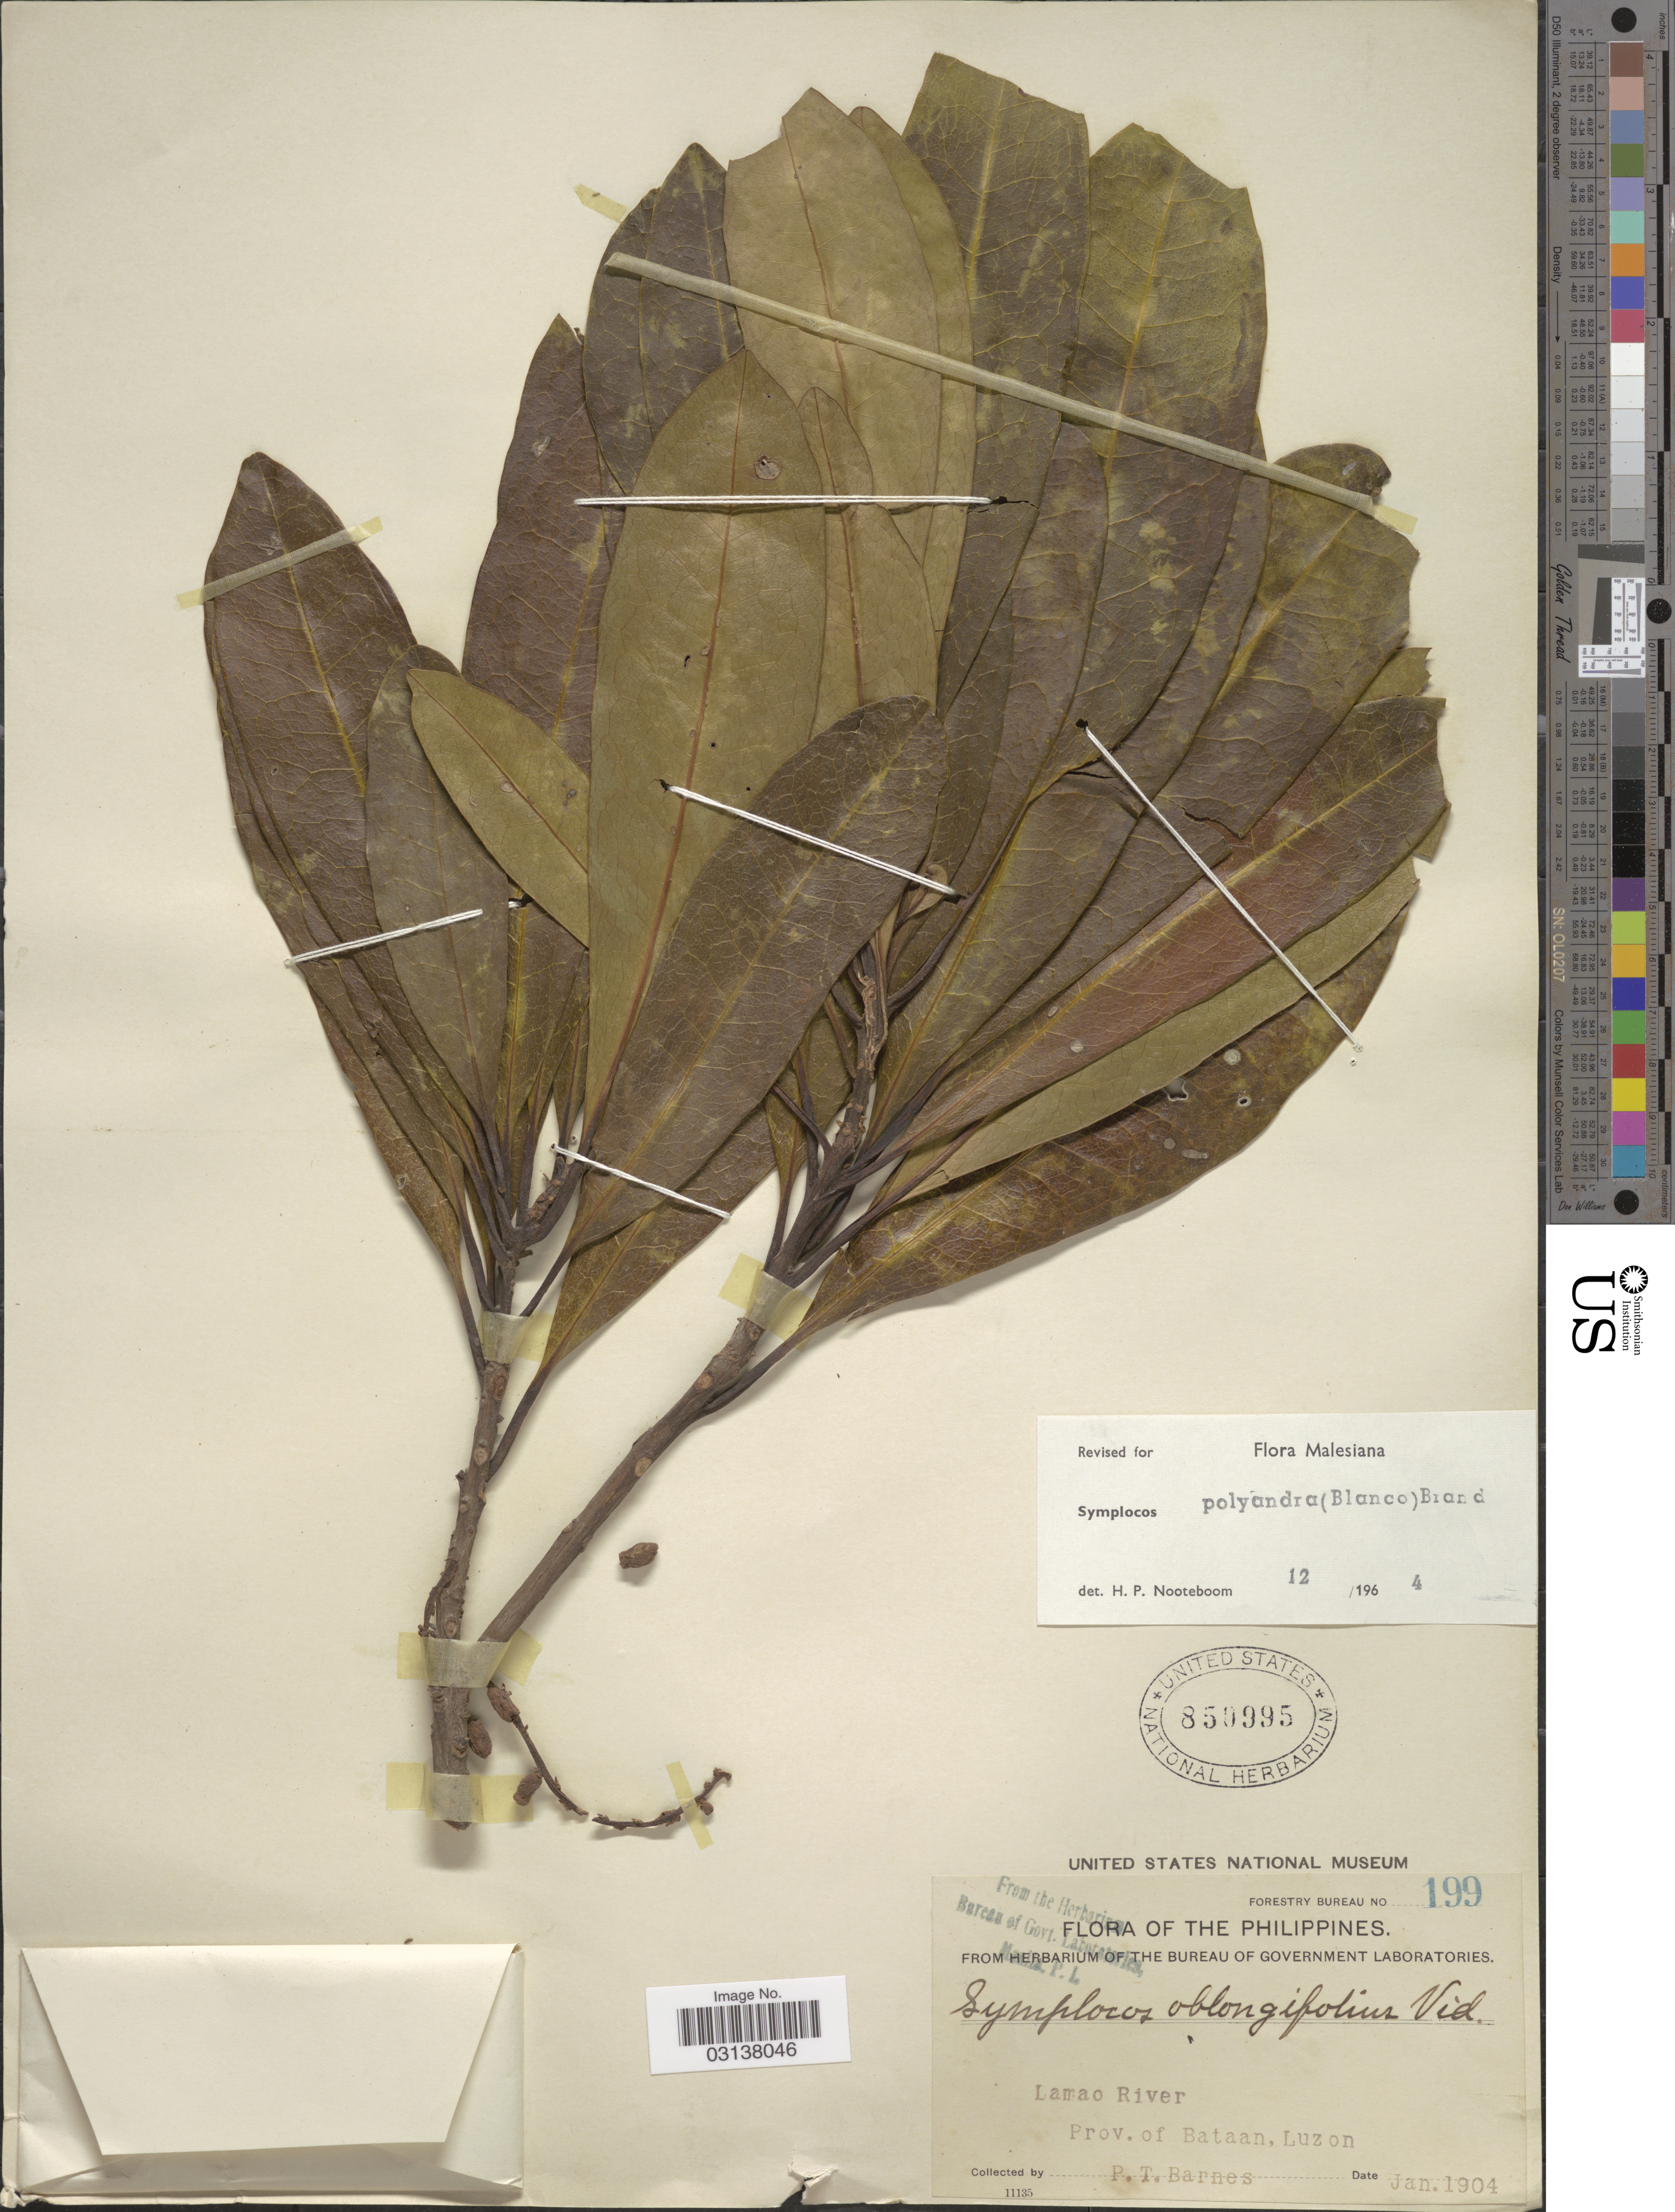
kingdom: Plantae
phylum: Tracheophyta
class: Magnoliopsida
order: Ericales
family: Symplocaceae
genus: Symplocos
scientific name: Symplocos polyandra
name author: (Blanco) Brand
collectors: P. Barnes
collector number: Forestry Bureau 199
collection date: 1904-01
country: Philippines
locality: The Philippines. Lamao River. Prov. of Bataan, Luzon.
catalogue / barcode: US 850995